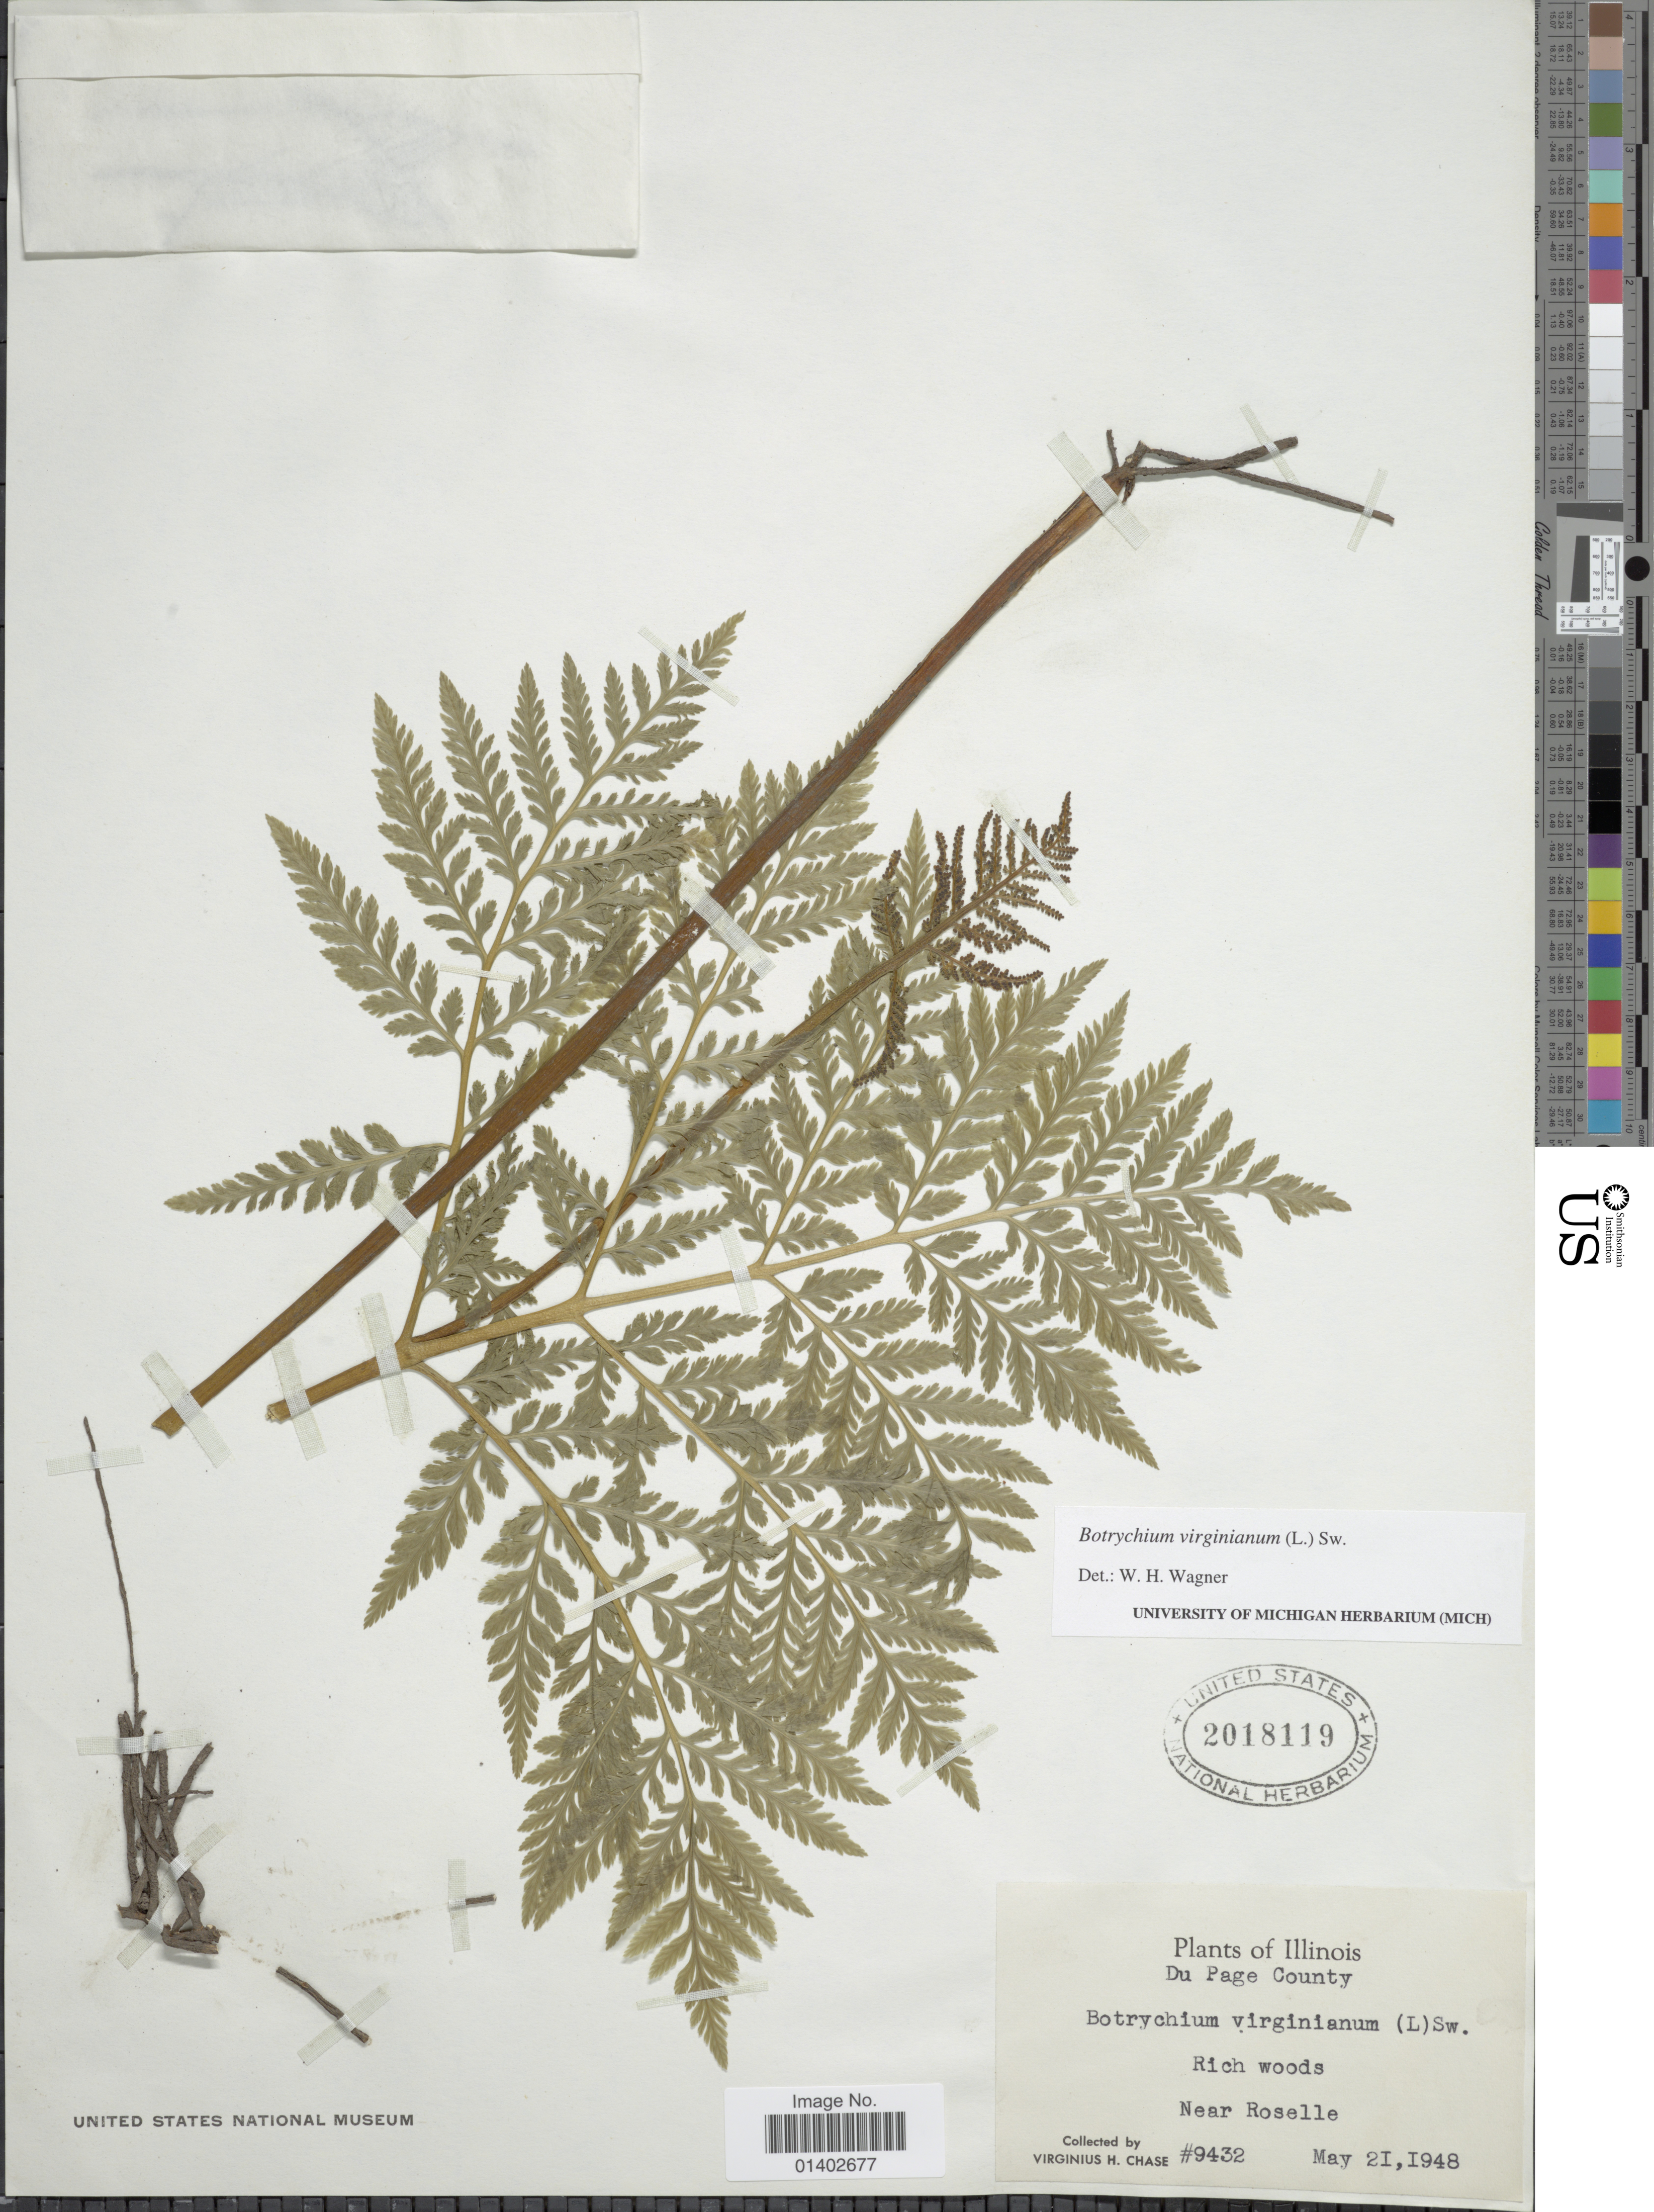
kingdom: Plantae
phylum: Tracheophyta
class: Polypodiopsida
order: Ophioglossales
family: Ophioglossaceae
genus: Botrychium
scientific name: Botrychium virginianum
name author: (L.) Sw.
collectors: V. H. Chase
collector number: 9432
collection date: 1948-05-21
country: United States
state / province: Illinois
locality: Du page County, Near Roselle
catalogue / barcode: US 2018119